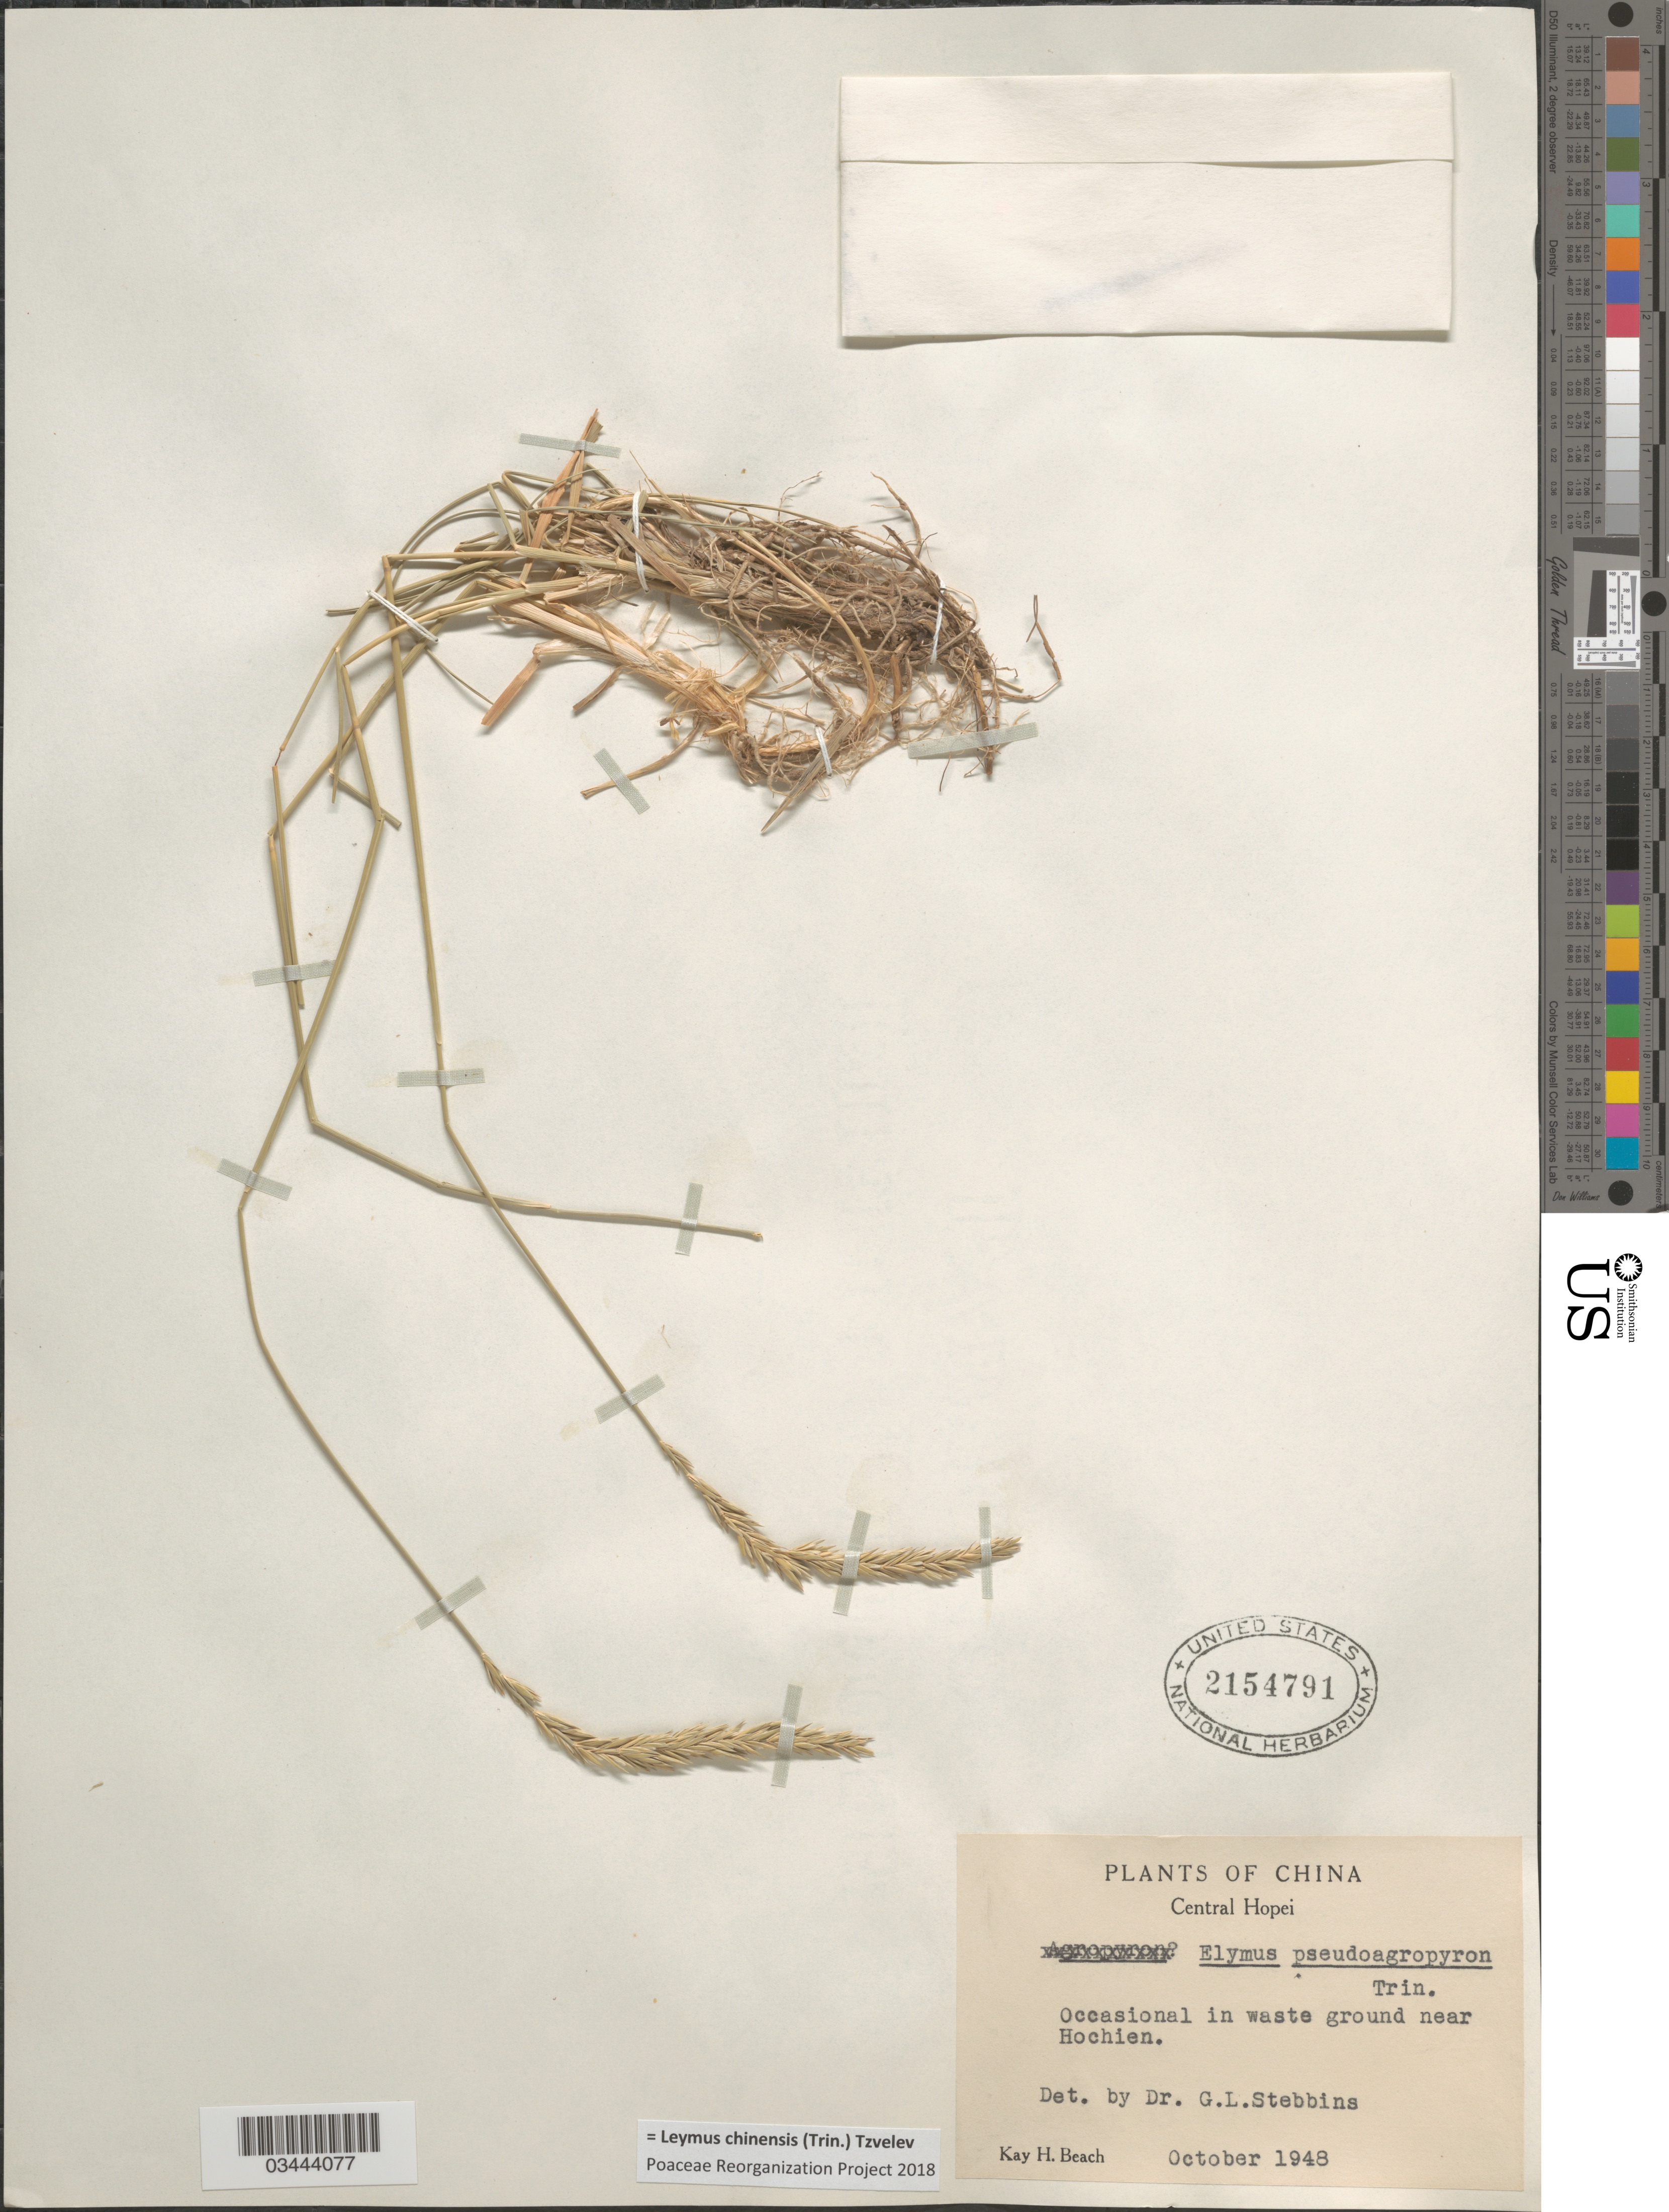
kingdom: Plantae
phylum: Tracheophyta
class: Liliopsida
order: Poales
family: Poaceae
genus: Leymus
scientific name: Leymus chinensis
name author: (Trin.) Tzvelev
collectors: K. H. Beach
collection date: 1948-10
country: China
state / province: Hebei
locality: Central Hopei. Occasional in waste ground near Hochien.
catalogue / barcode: US 2154791